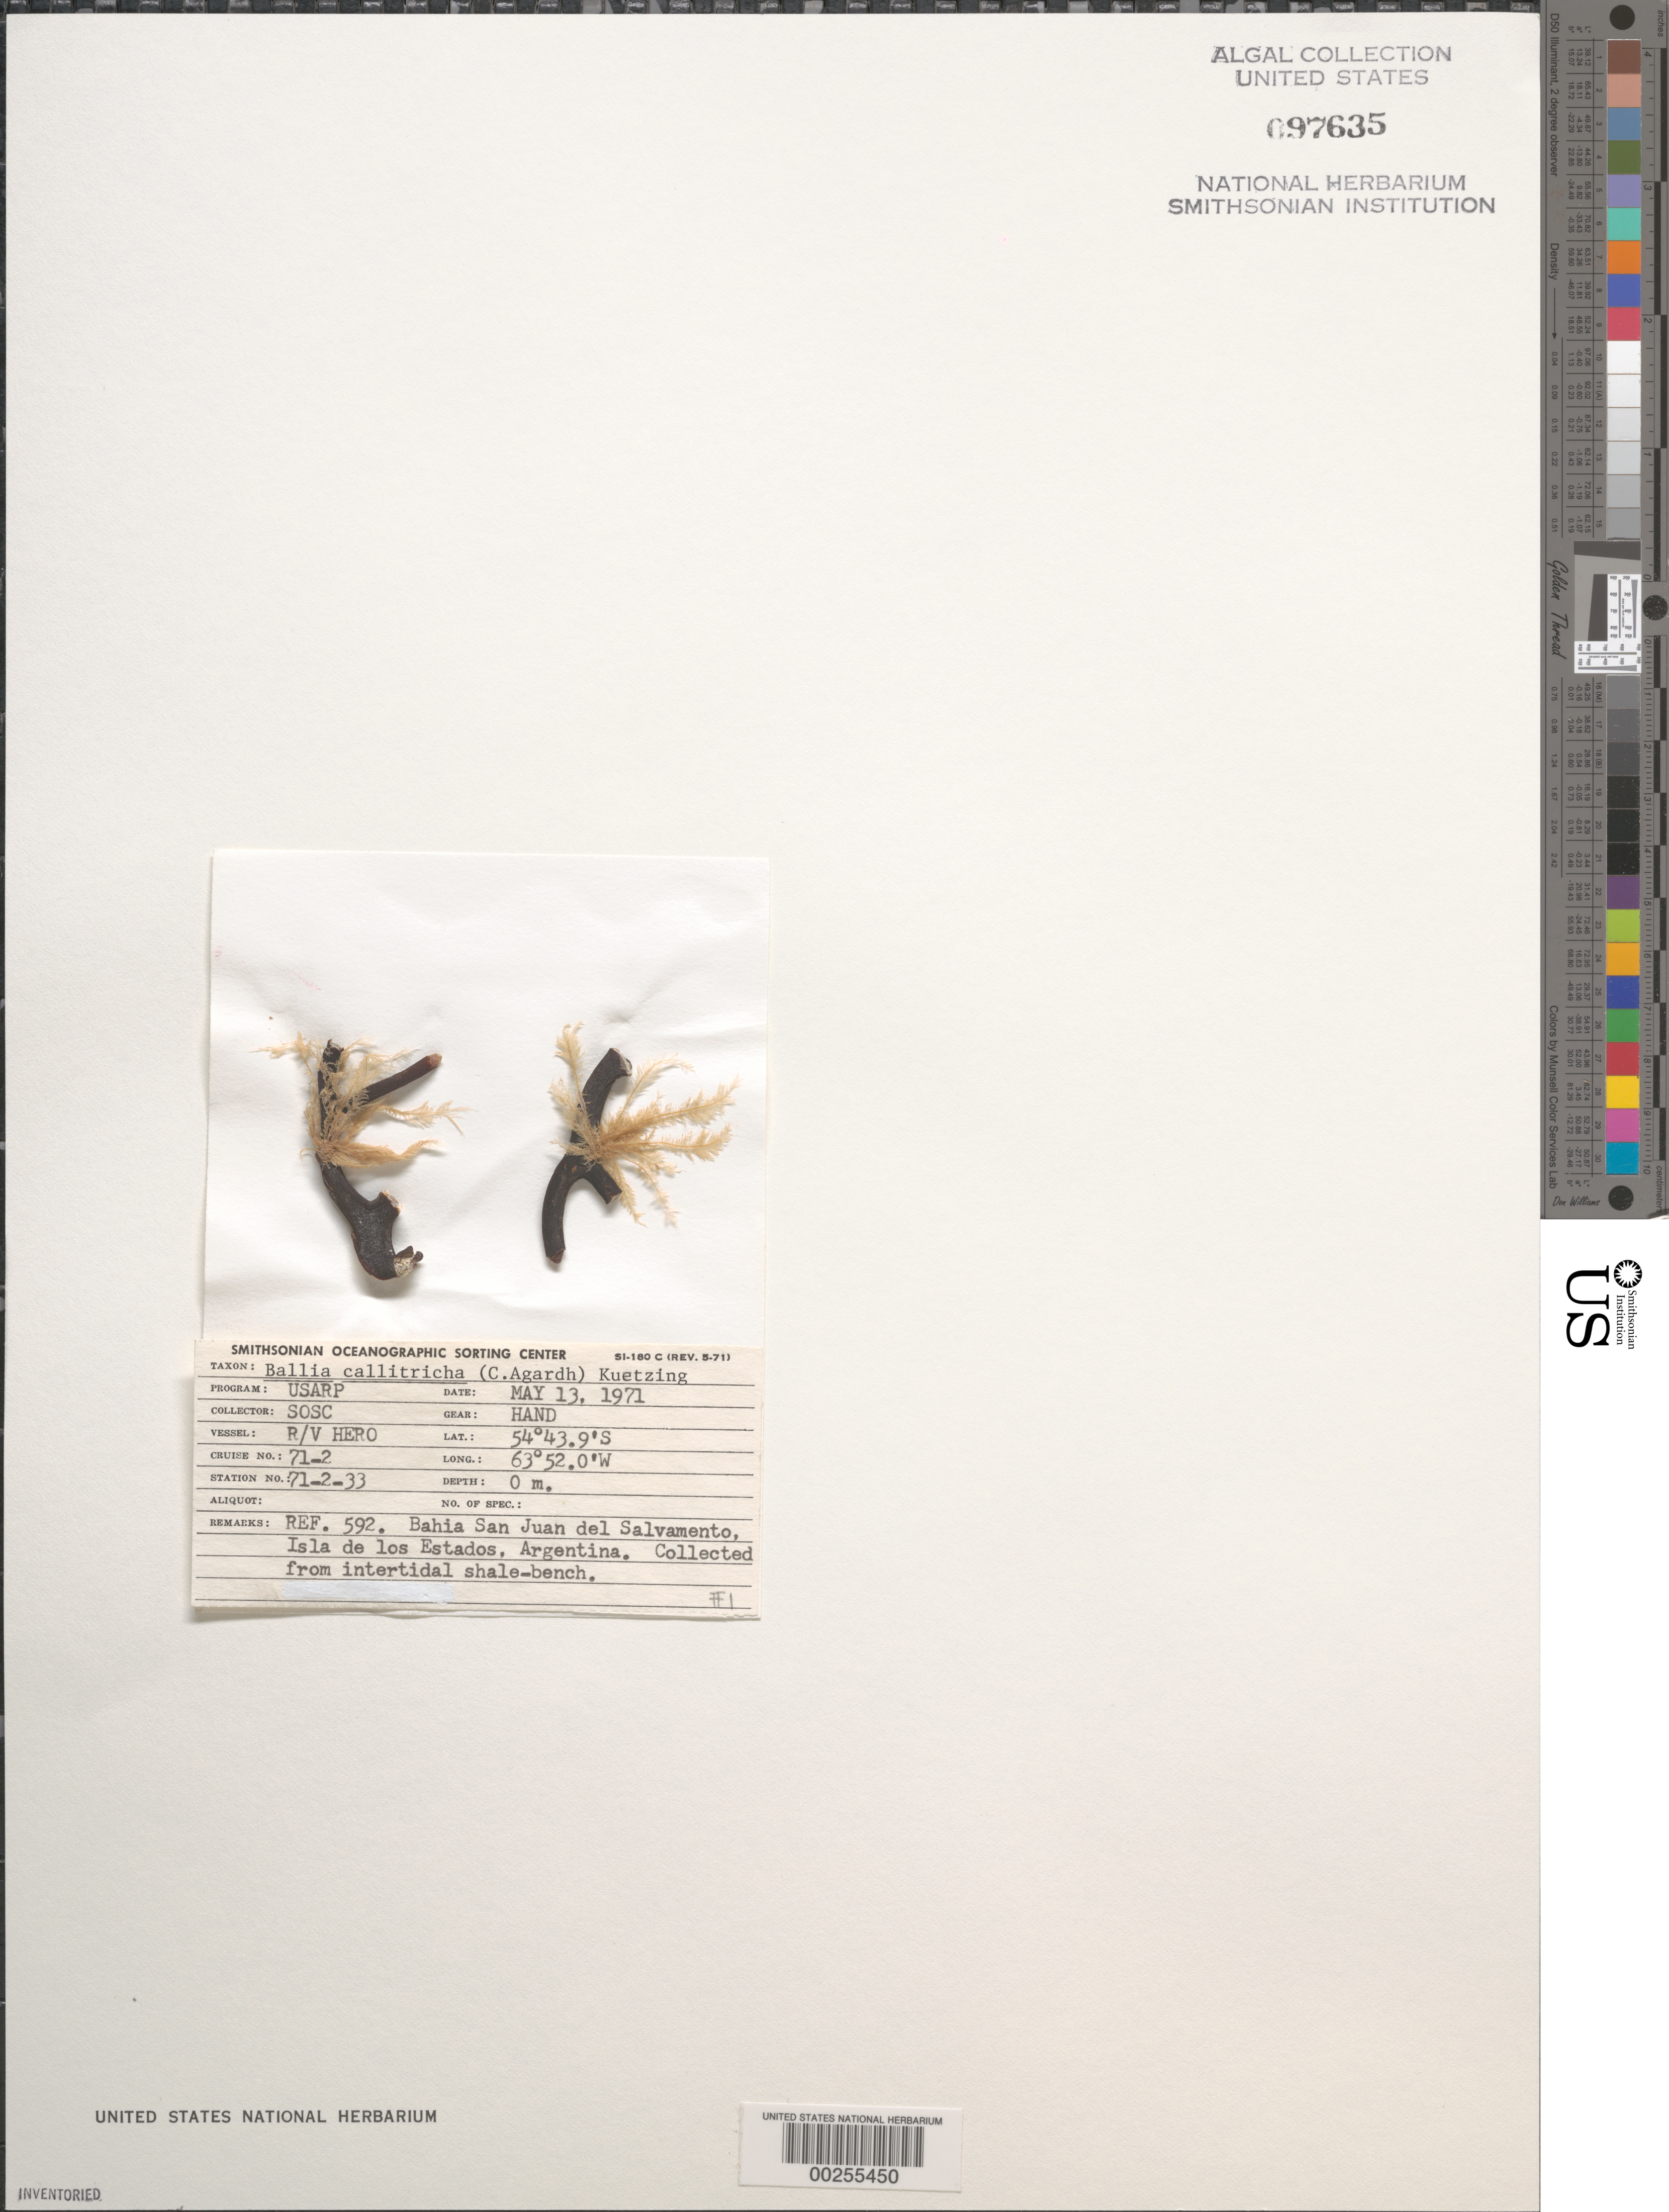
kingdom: Plantae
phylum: Rhodophyta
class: Florideophyceae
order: Balliales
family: Balliaceae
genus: Ballia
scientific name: Ballia callitricha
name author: (C. Agardh) Kützing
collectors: SOSC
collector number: Station 71-2-33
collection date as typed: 13 May 1971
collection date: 1971-05-13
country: Argentina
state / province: Tierra del Fuego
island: Isla de los Estados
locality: Bahia San Juan del Salvamento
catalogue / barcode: US 97635